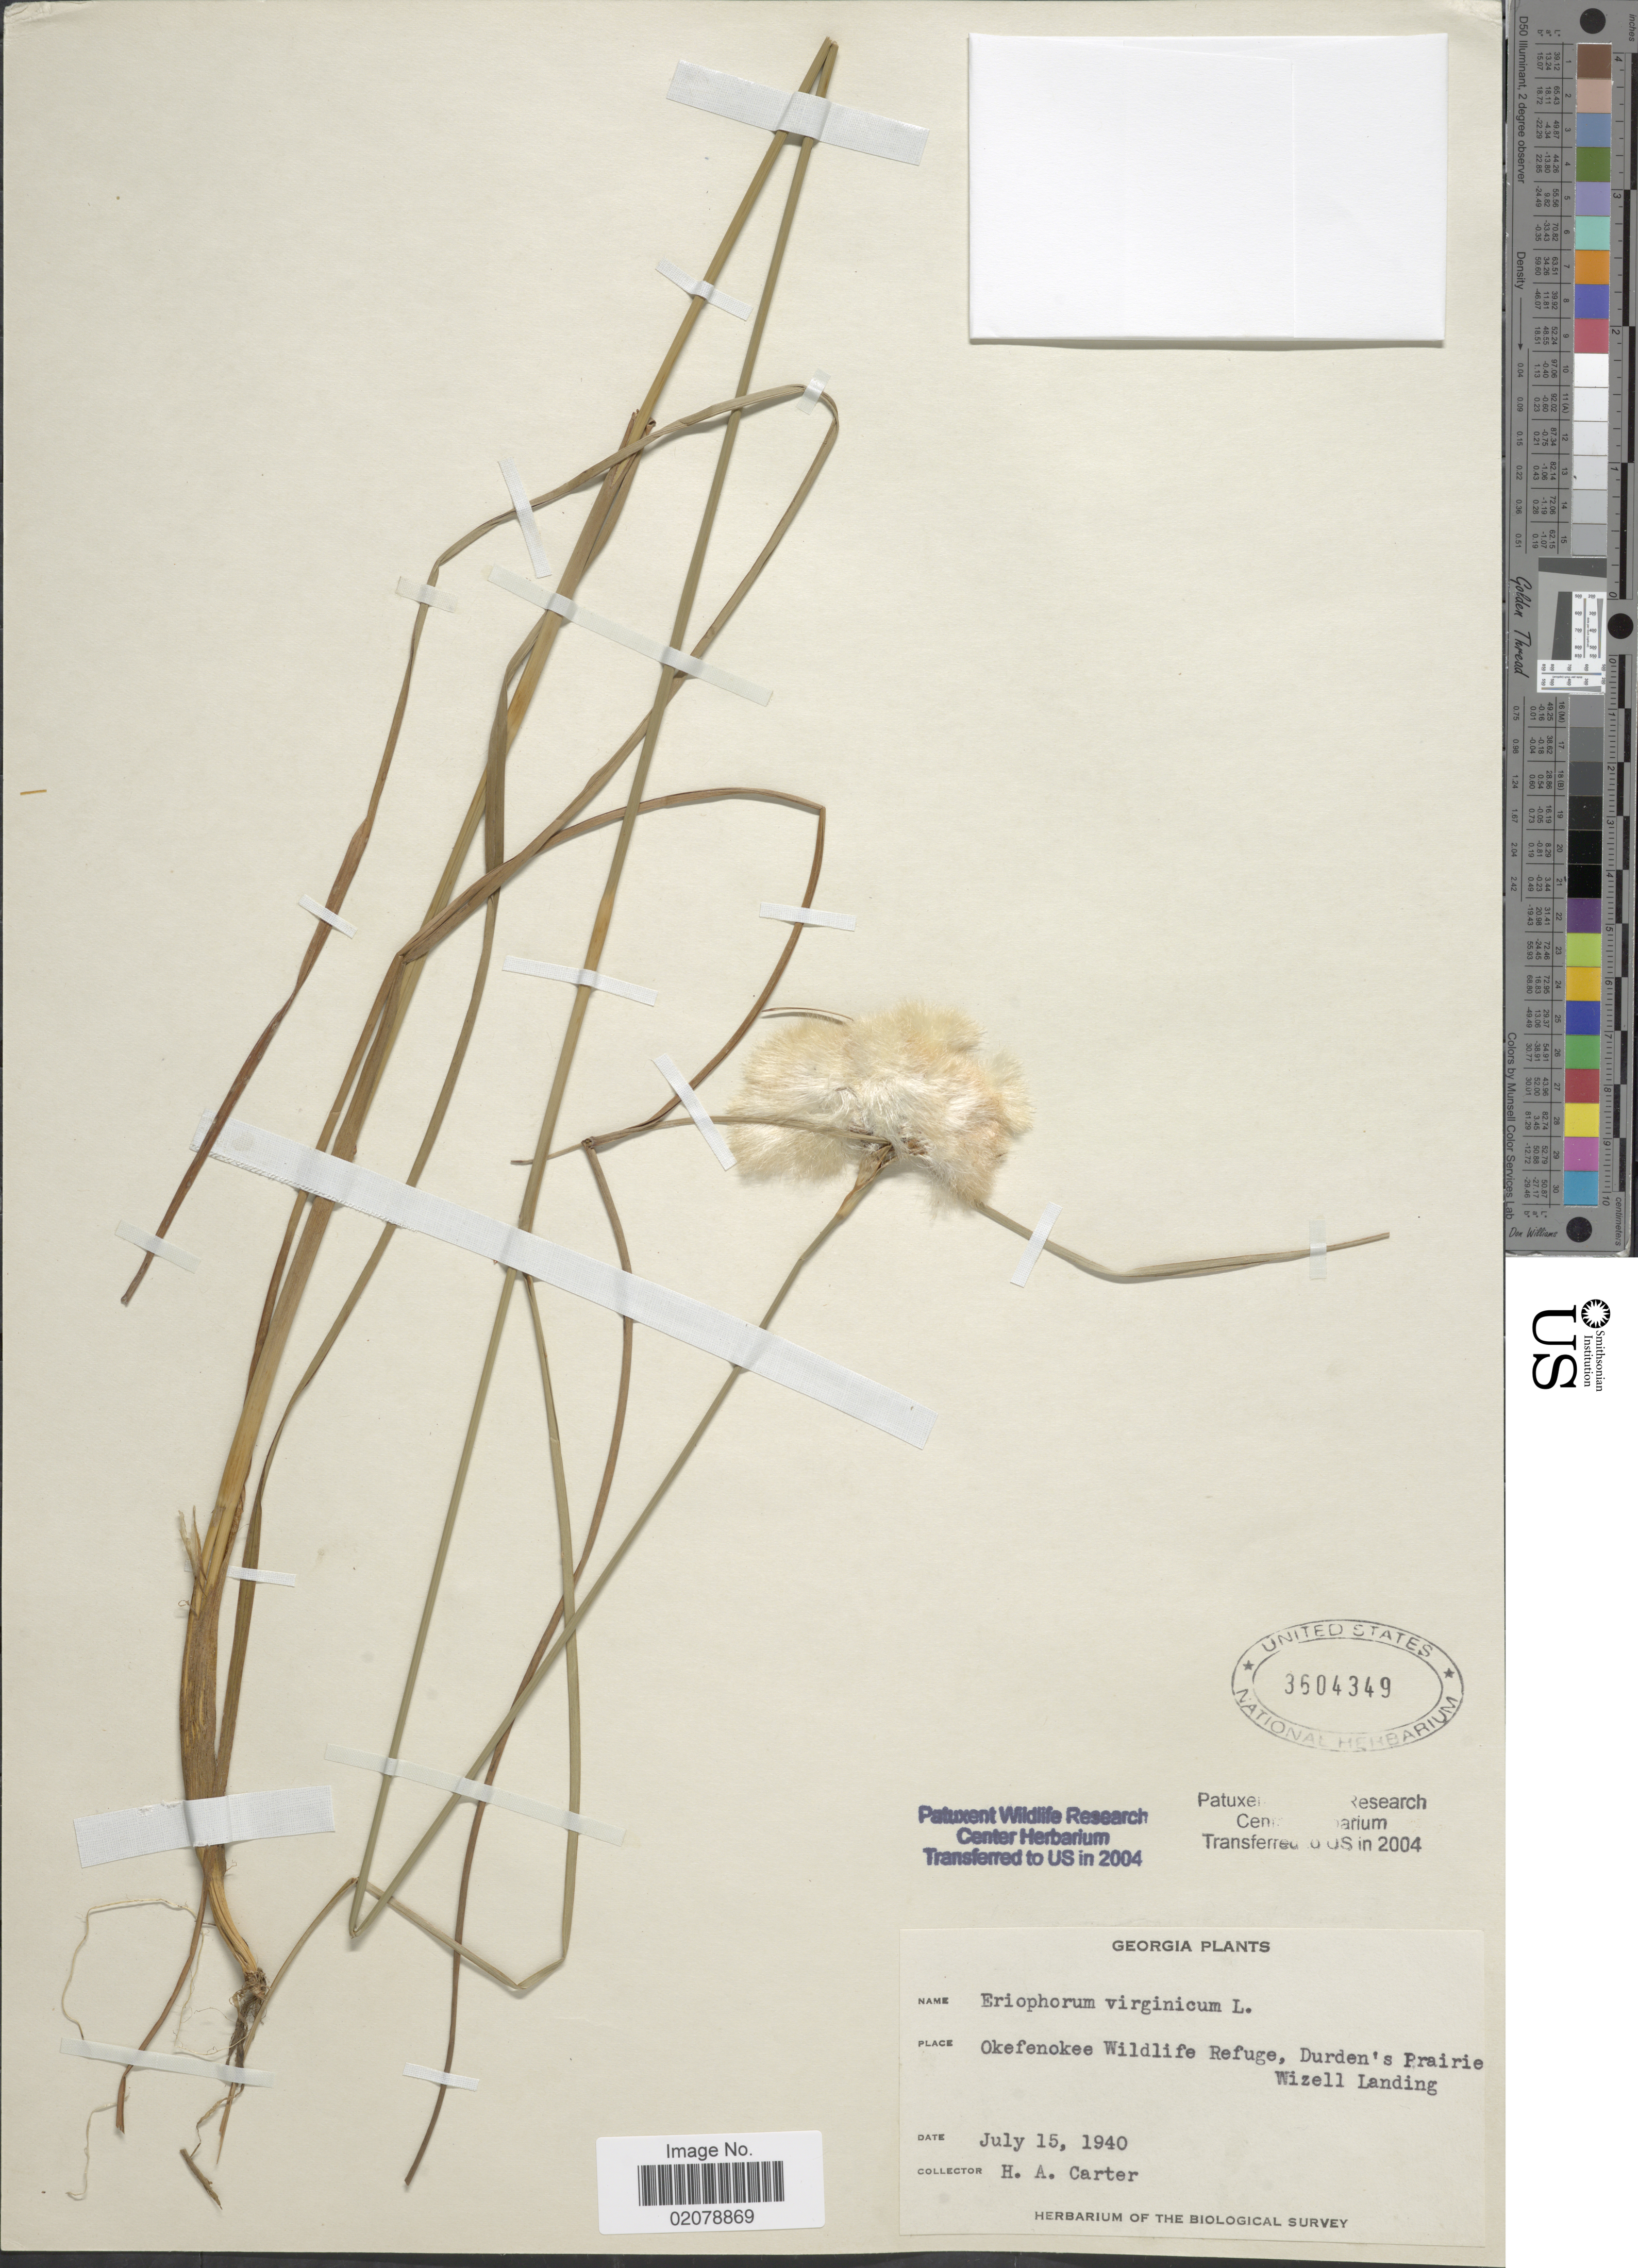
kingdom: Plantae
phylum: Tracheophyta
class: Liliopsida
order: Poales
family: Cyperaceae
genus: Eriophorum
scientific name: Eriophorum virginicum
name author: L.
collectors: H. Carter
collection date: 1940-07-15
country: United States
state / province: Georgia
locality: Okefenokee Wildlife Refuge, Durden's Prairie. Wizell Landing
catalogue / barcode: US 3604349